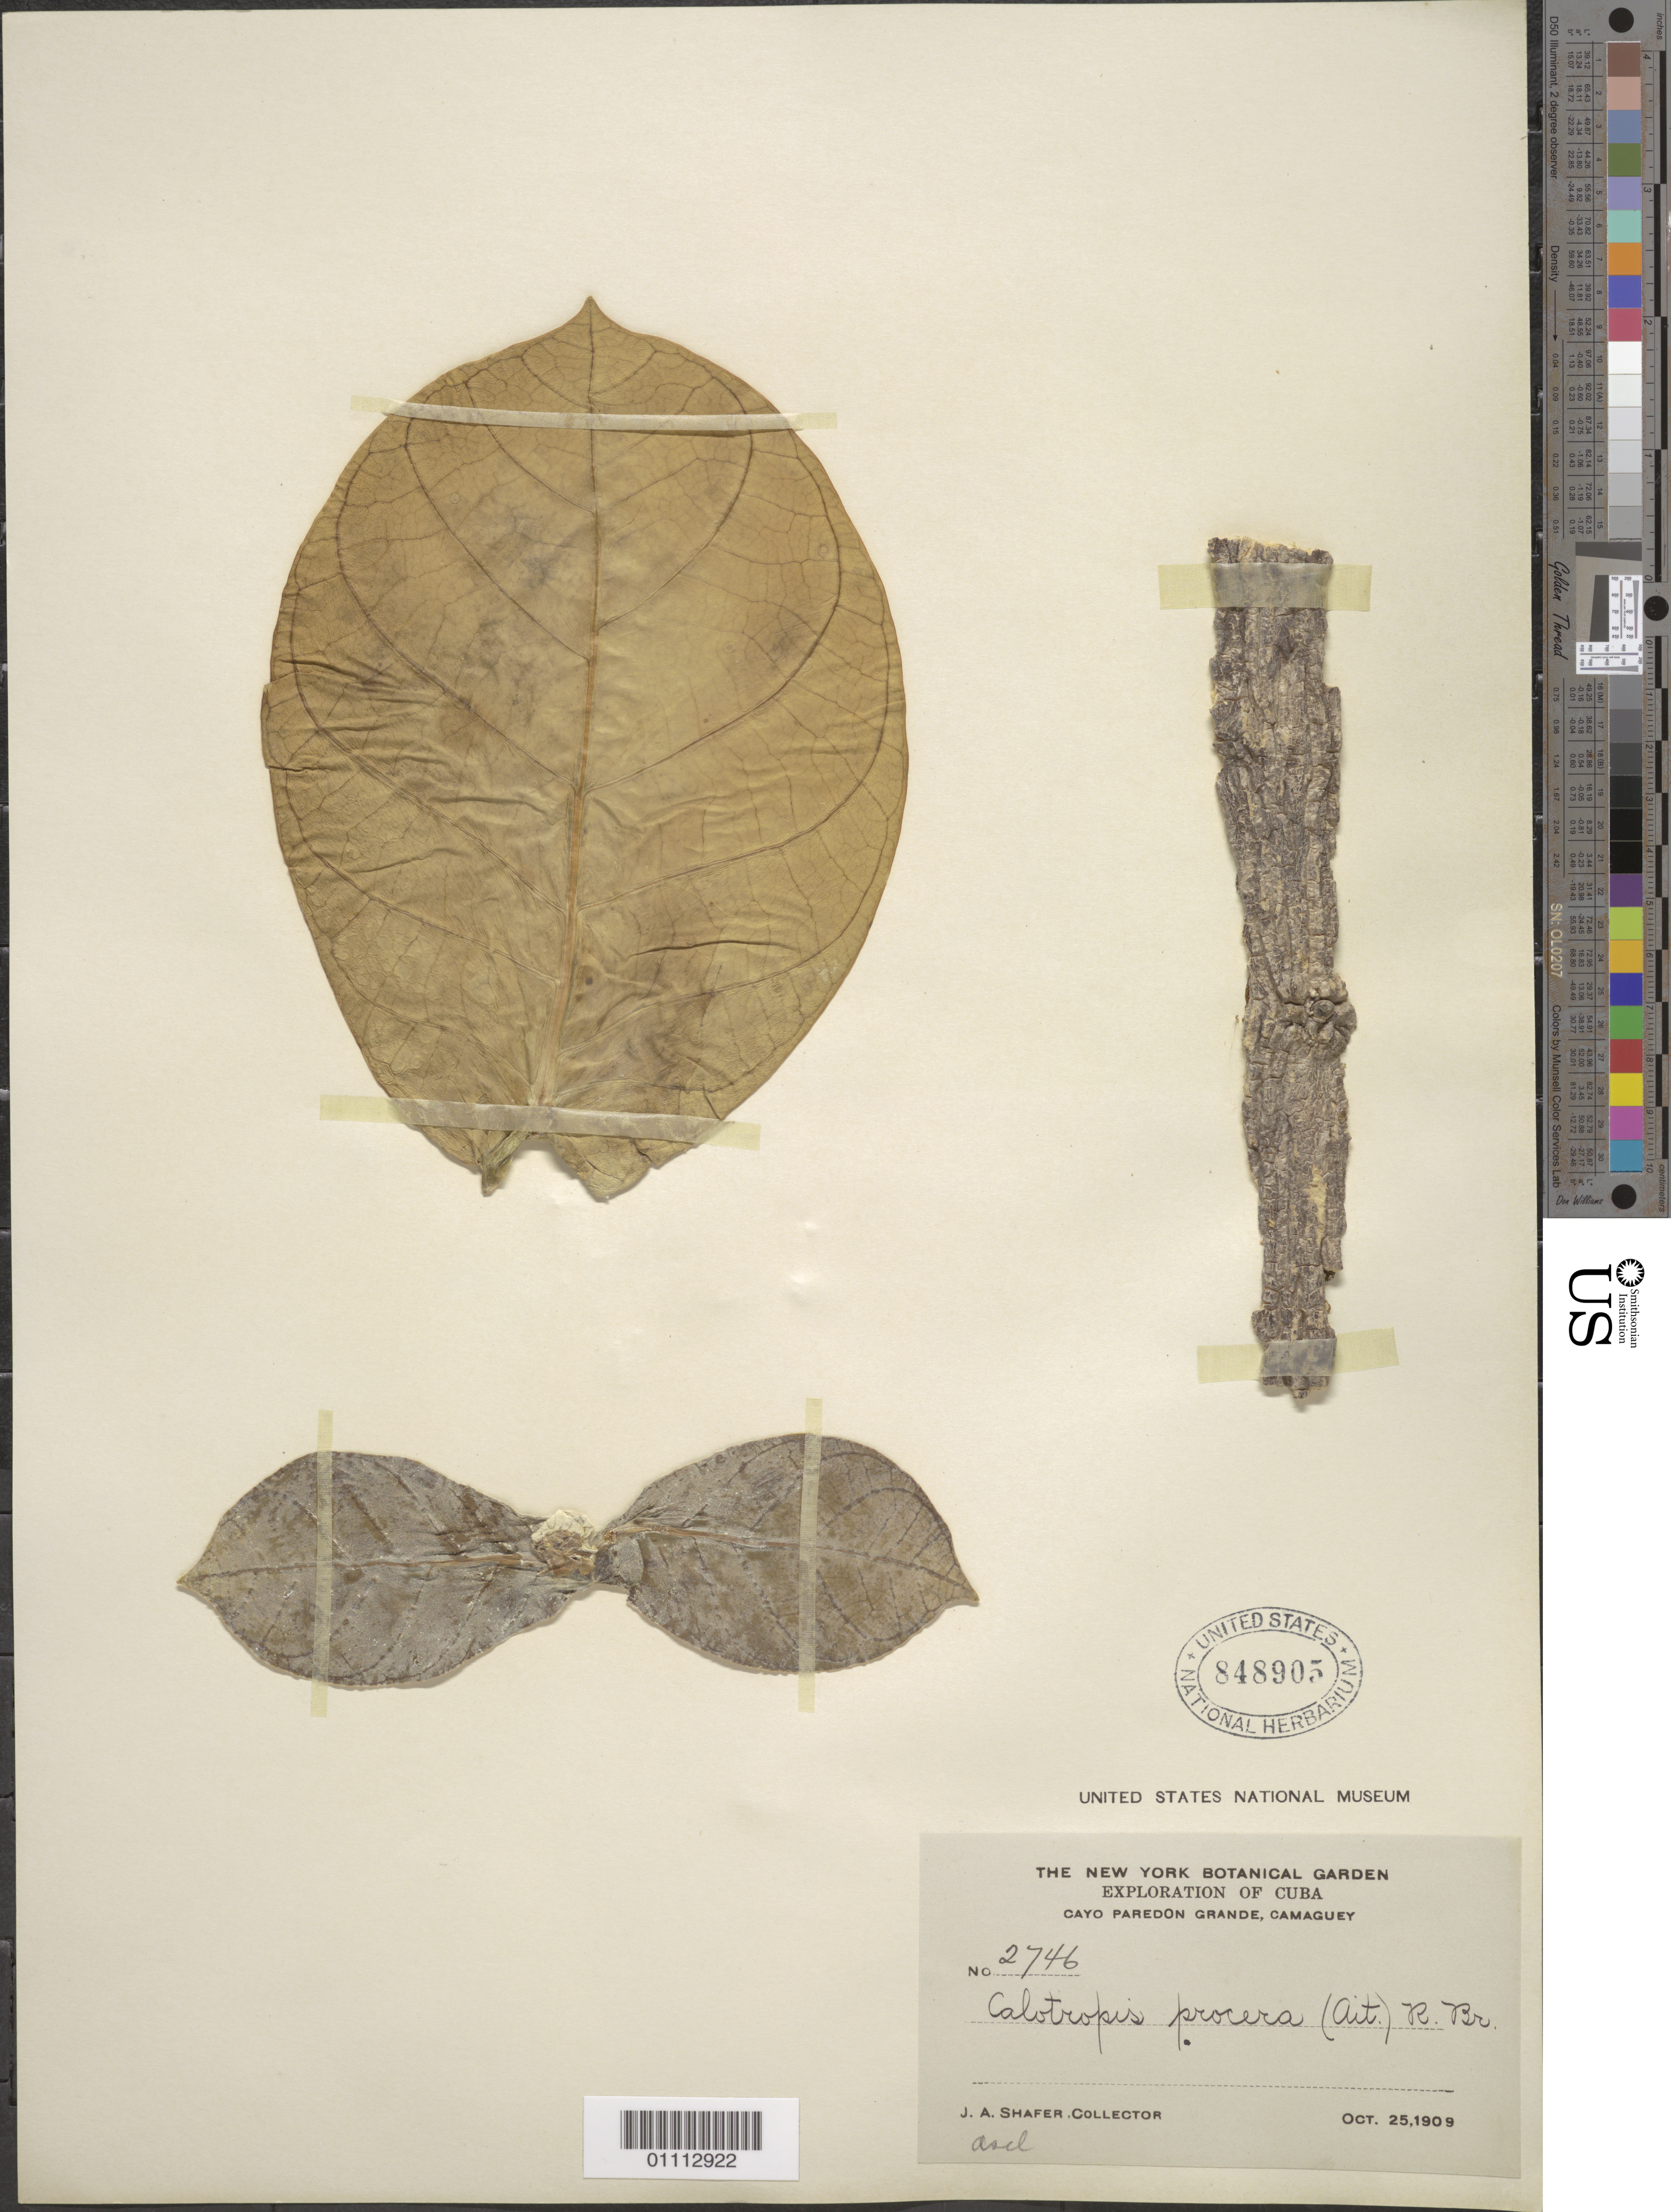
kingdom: Plantae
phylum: Tracheophyta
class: Magnoliopsida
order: Gentianales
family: Apocynaceae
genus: Calotropis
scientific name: Calotropis procera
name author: (Aiton) W.T. Aiton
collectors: J. A. Shafer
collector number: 2746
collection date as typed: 25 Oct 1909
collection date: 1909-10-25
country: Cuba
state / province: Camagüey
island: Cuba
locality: Cayo Paredon Grande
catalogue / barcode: US 848905